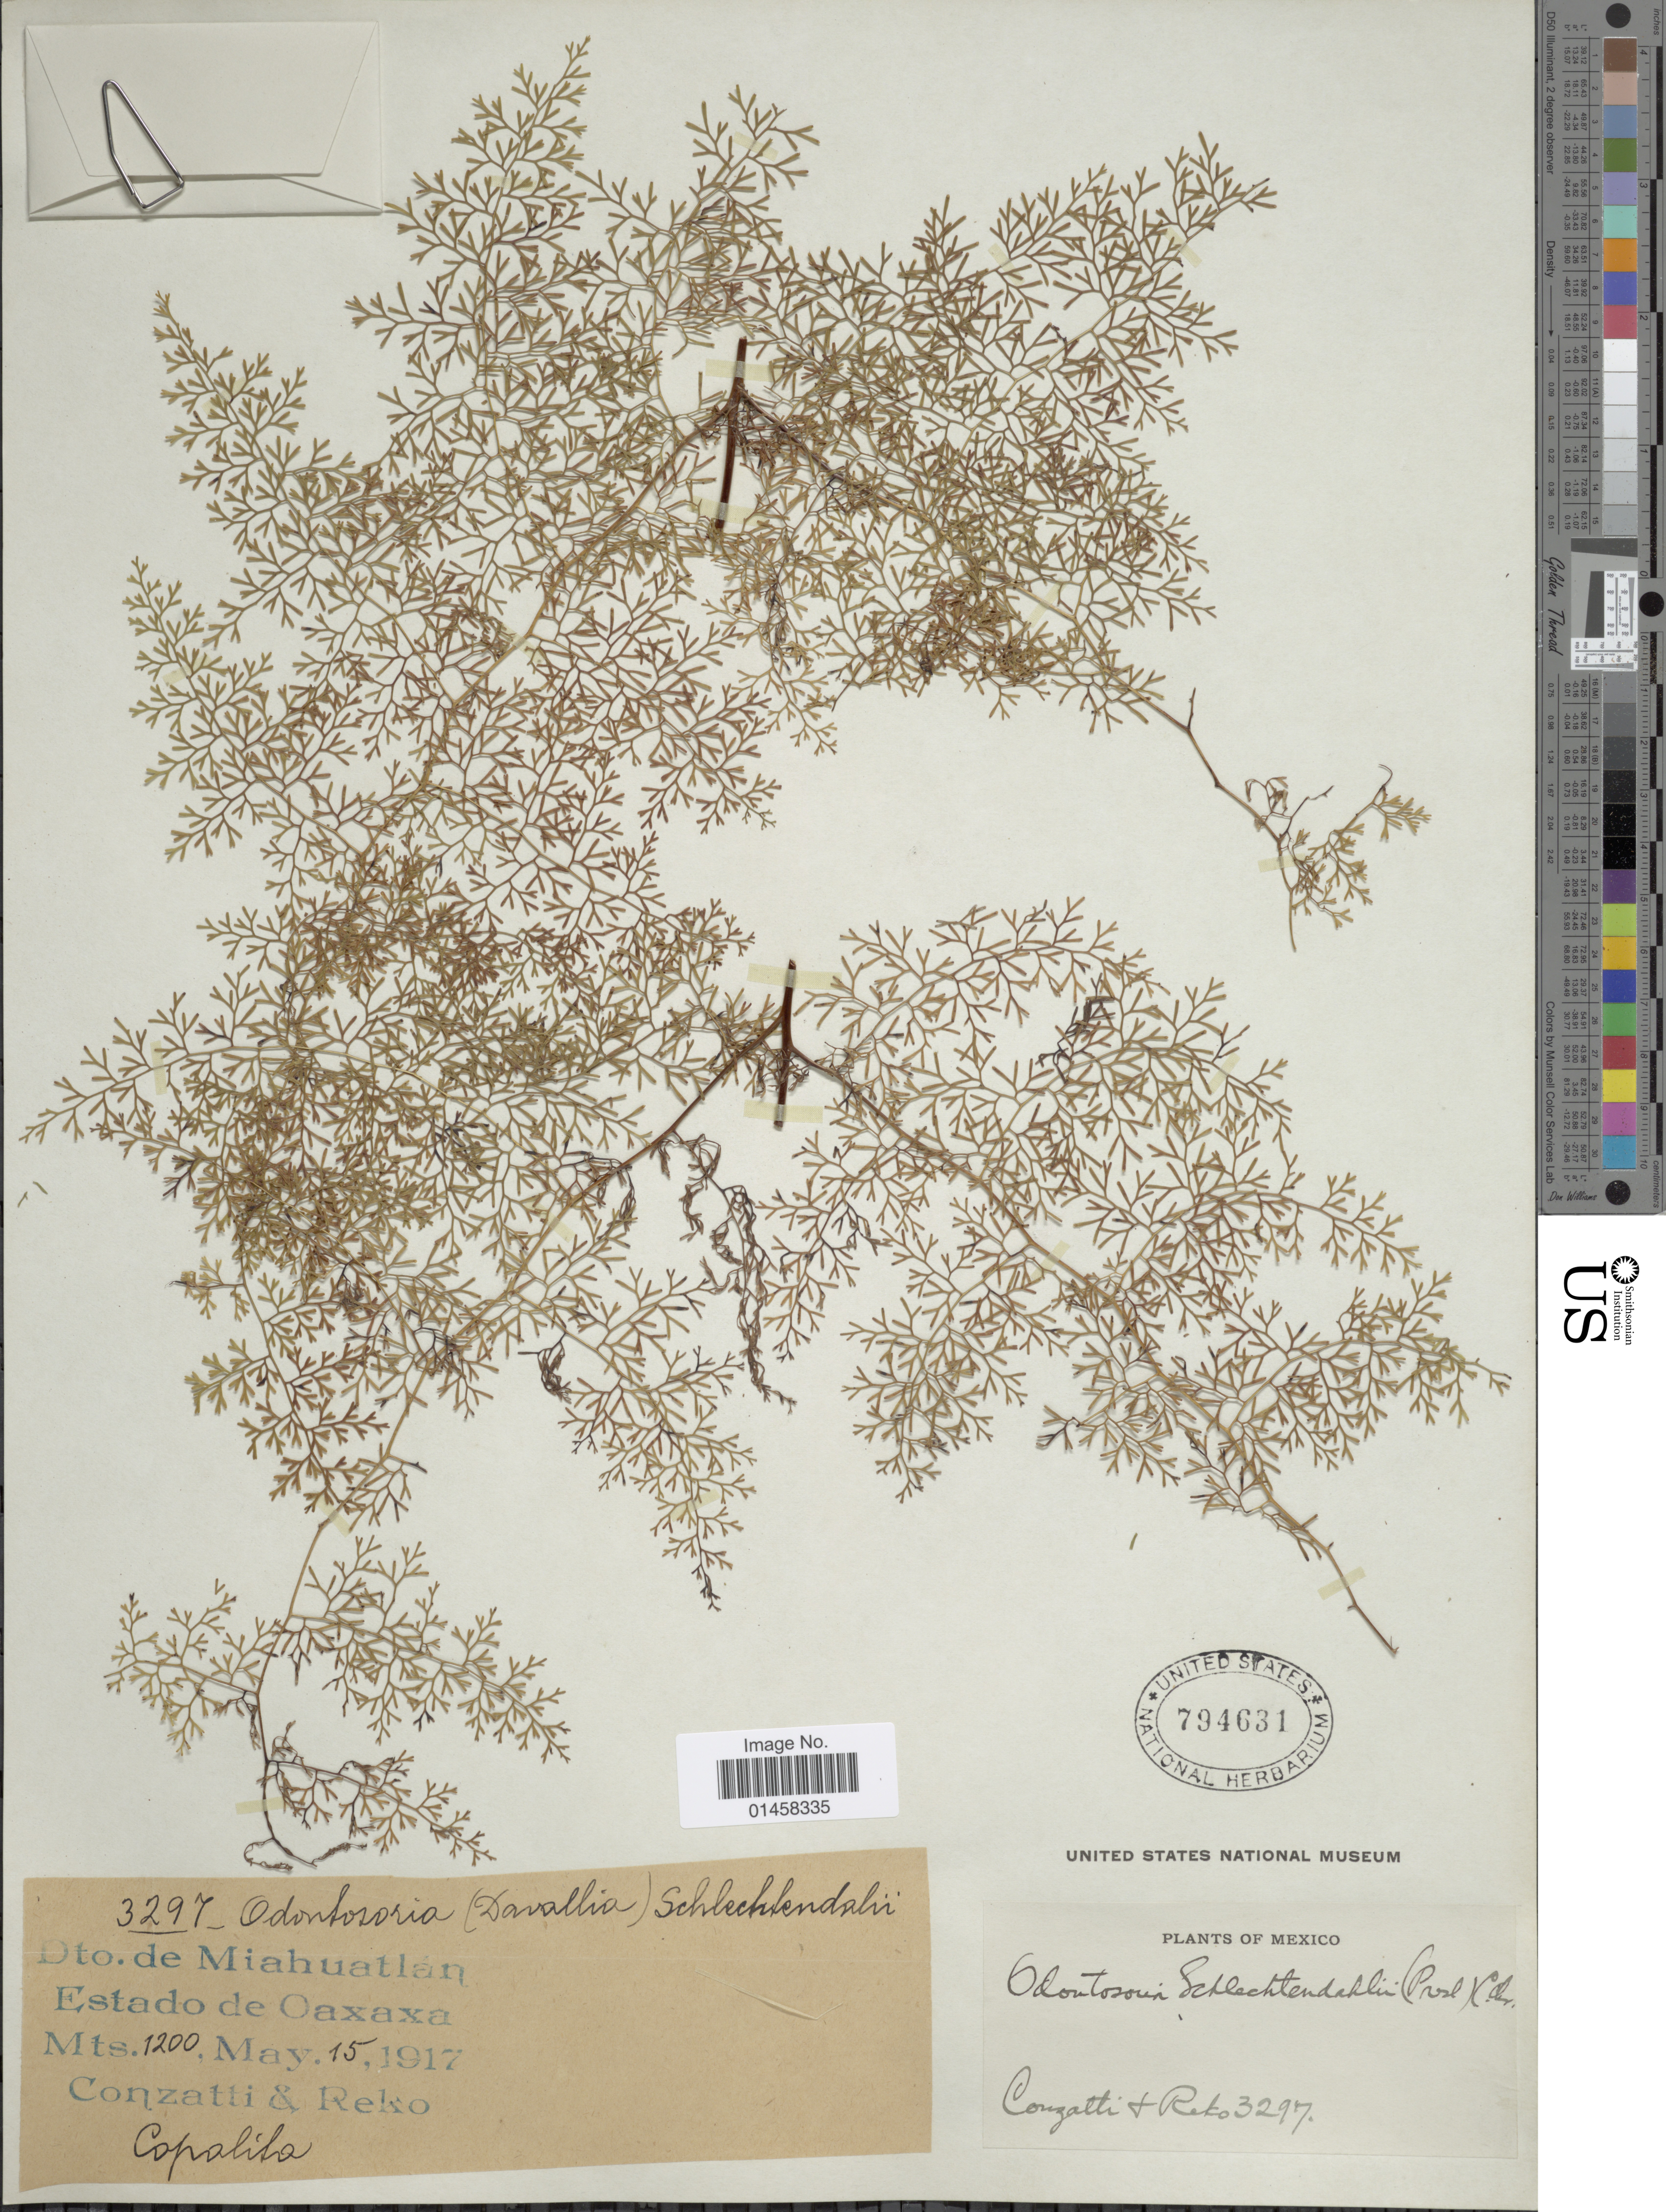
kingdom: Plantae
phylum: Tracheophyta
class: Polypodiopsida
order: Polypodiales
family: Lindsaeaceae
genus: Odontosoria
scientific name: Odontosoria schlechtendalii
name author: (C. Presl) C. Chr.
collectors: Conzatti, -- & -. Reko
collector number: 3297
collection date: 1917-05-15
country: Mexico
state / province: Oaxaca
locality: Dto. de Miahuatlan, Estado de Oaxaxa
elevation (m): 1200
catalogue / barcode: US 794631